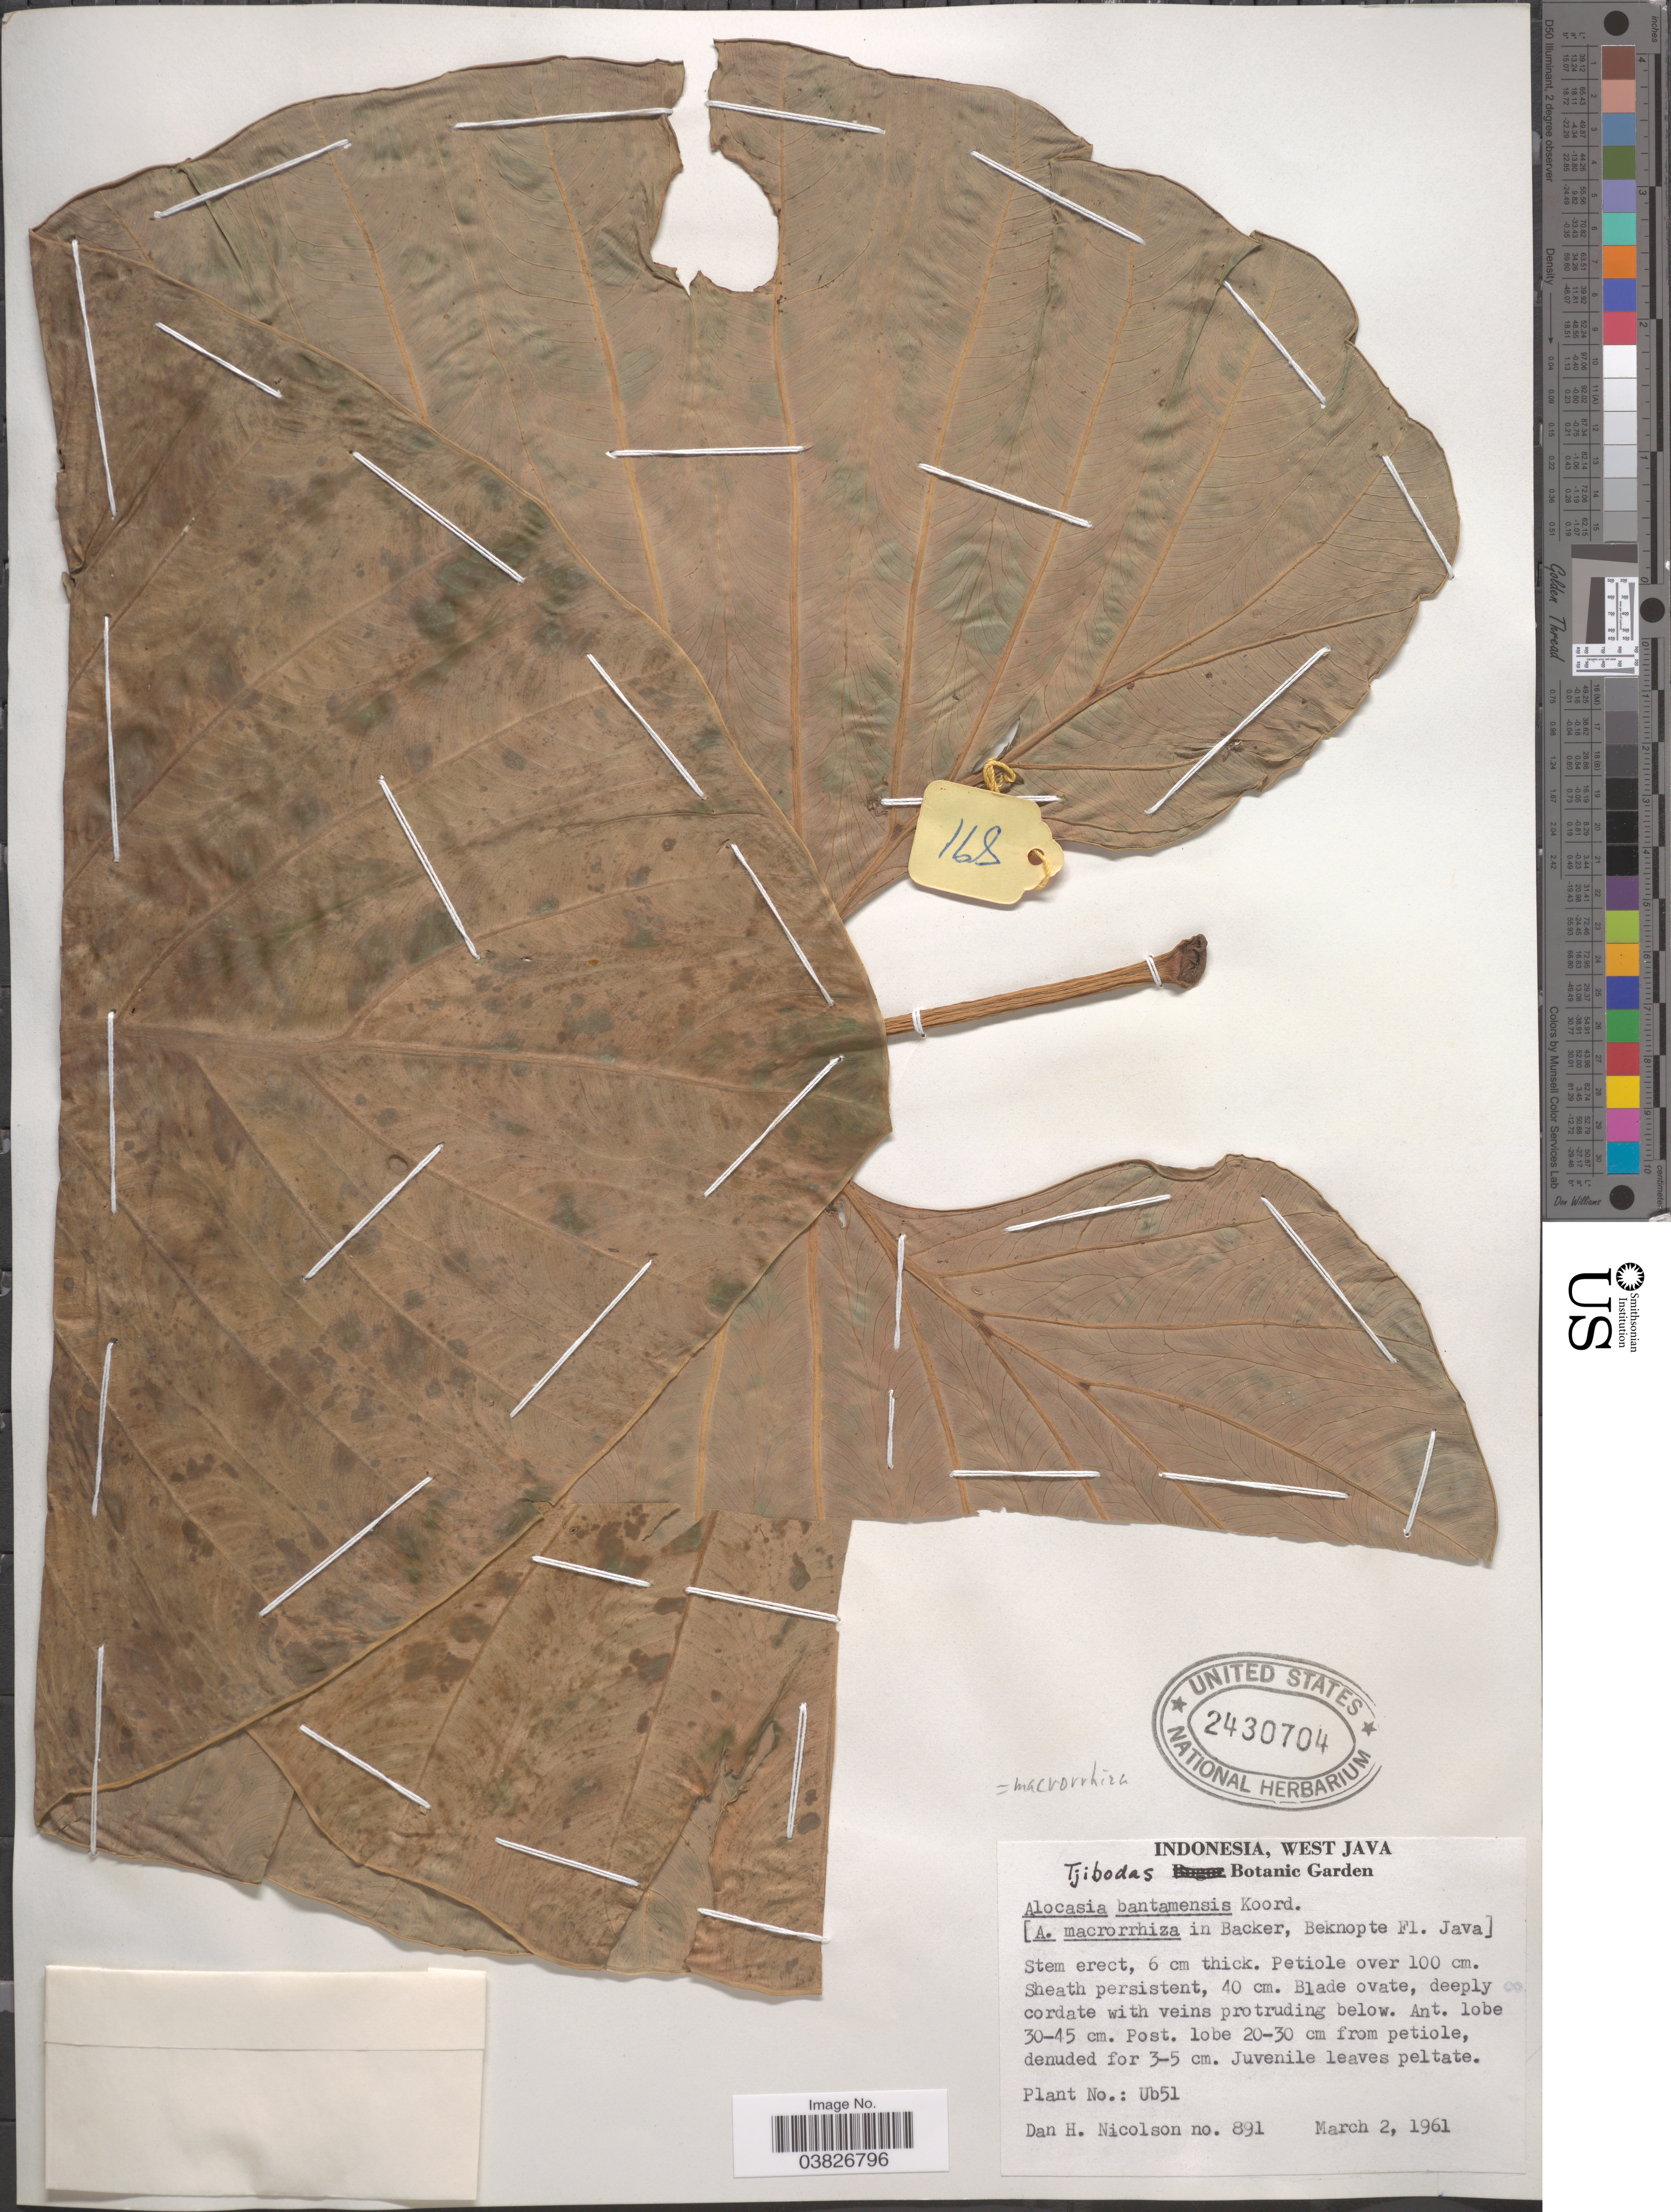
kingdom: Plantae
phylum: Tracheophyta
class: Liliopsida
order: Alismatales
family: Araceae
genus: Alocasia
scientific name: Alocasia macrorrhiza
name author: (L.) Schott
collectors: D. H. Nicolson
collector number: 891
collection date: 1961-03-02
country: Indonesia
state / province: Java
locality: West Java. Tjibodas Botanic Garden.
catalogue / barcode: US 2430704